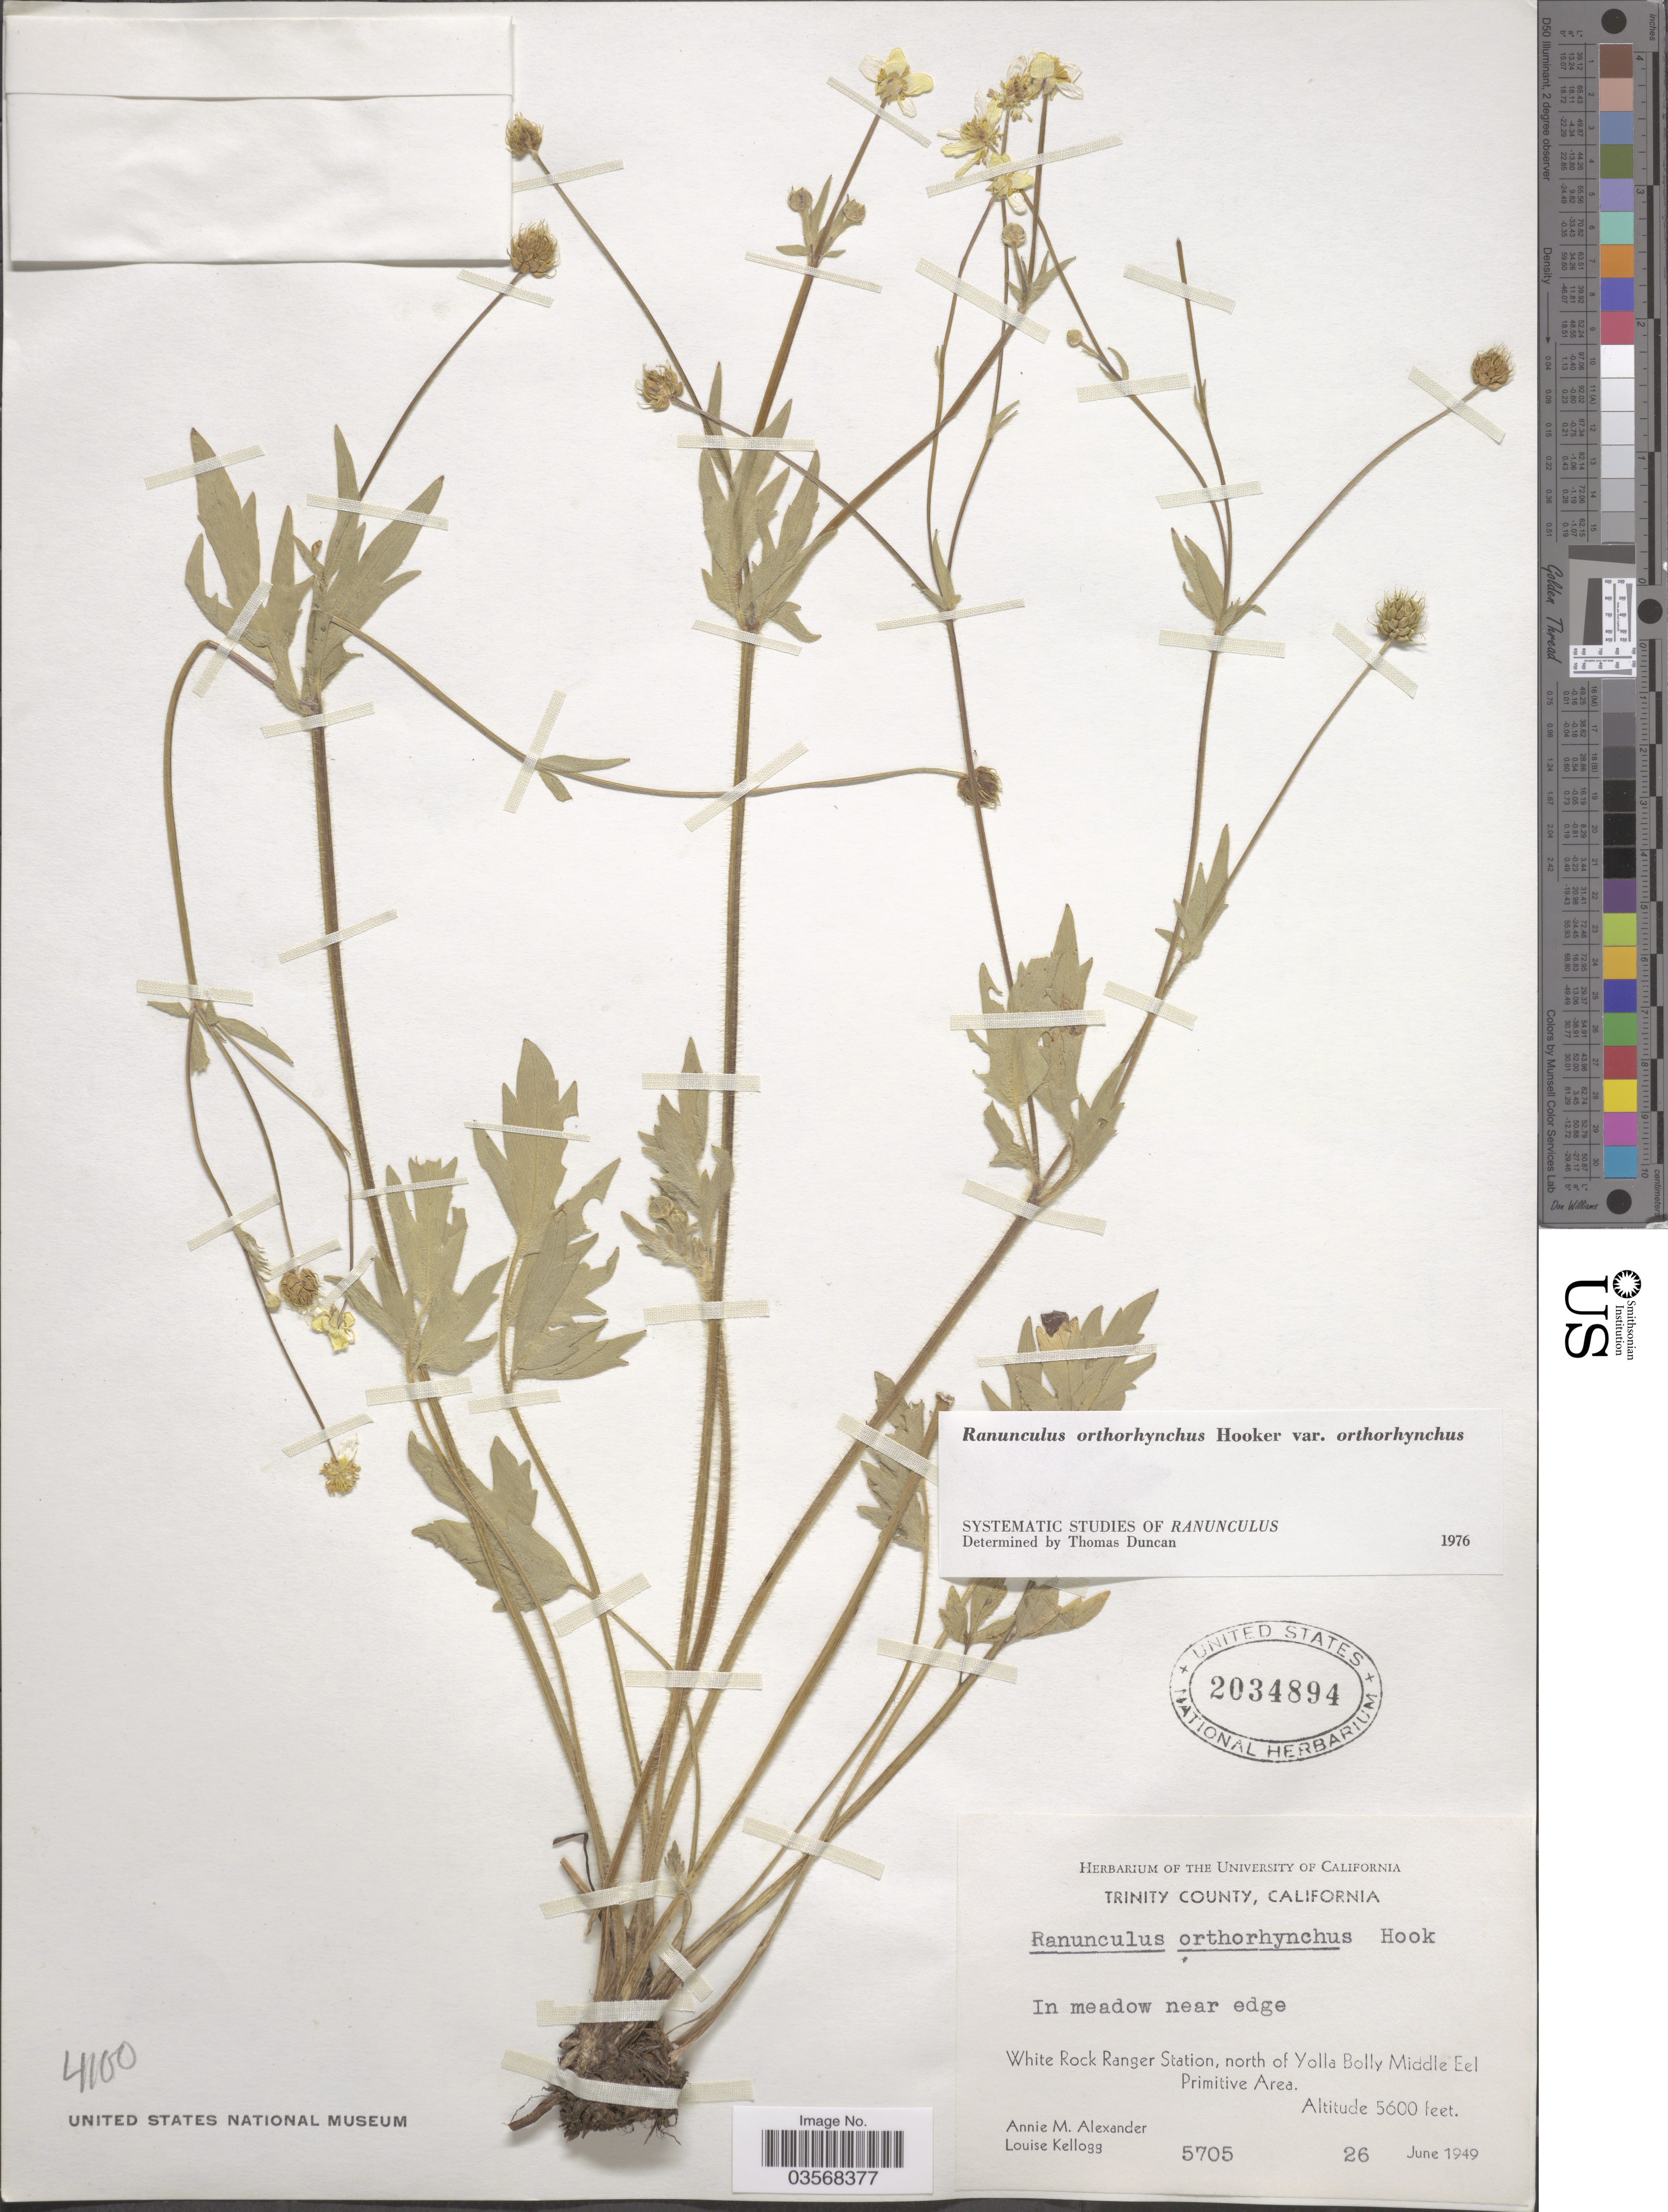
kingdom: Plantae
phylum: Tracheophyta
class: Magnoliopsida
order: Ranunculales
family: Ranunculaceae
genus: Ranunculus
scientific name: Ranunculus orthorhynchus var. orthorhynchus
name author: Hook.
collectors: A. M. Alexander & L. Kellogg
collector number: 5705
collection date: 1949-06-26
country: United States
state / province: California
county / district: Trinity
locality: Trinity County. White Rock Ranger Station, north of Yolla Bolly Middle Eel Primitive Area.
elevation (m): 1707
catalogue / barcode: US 2034894